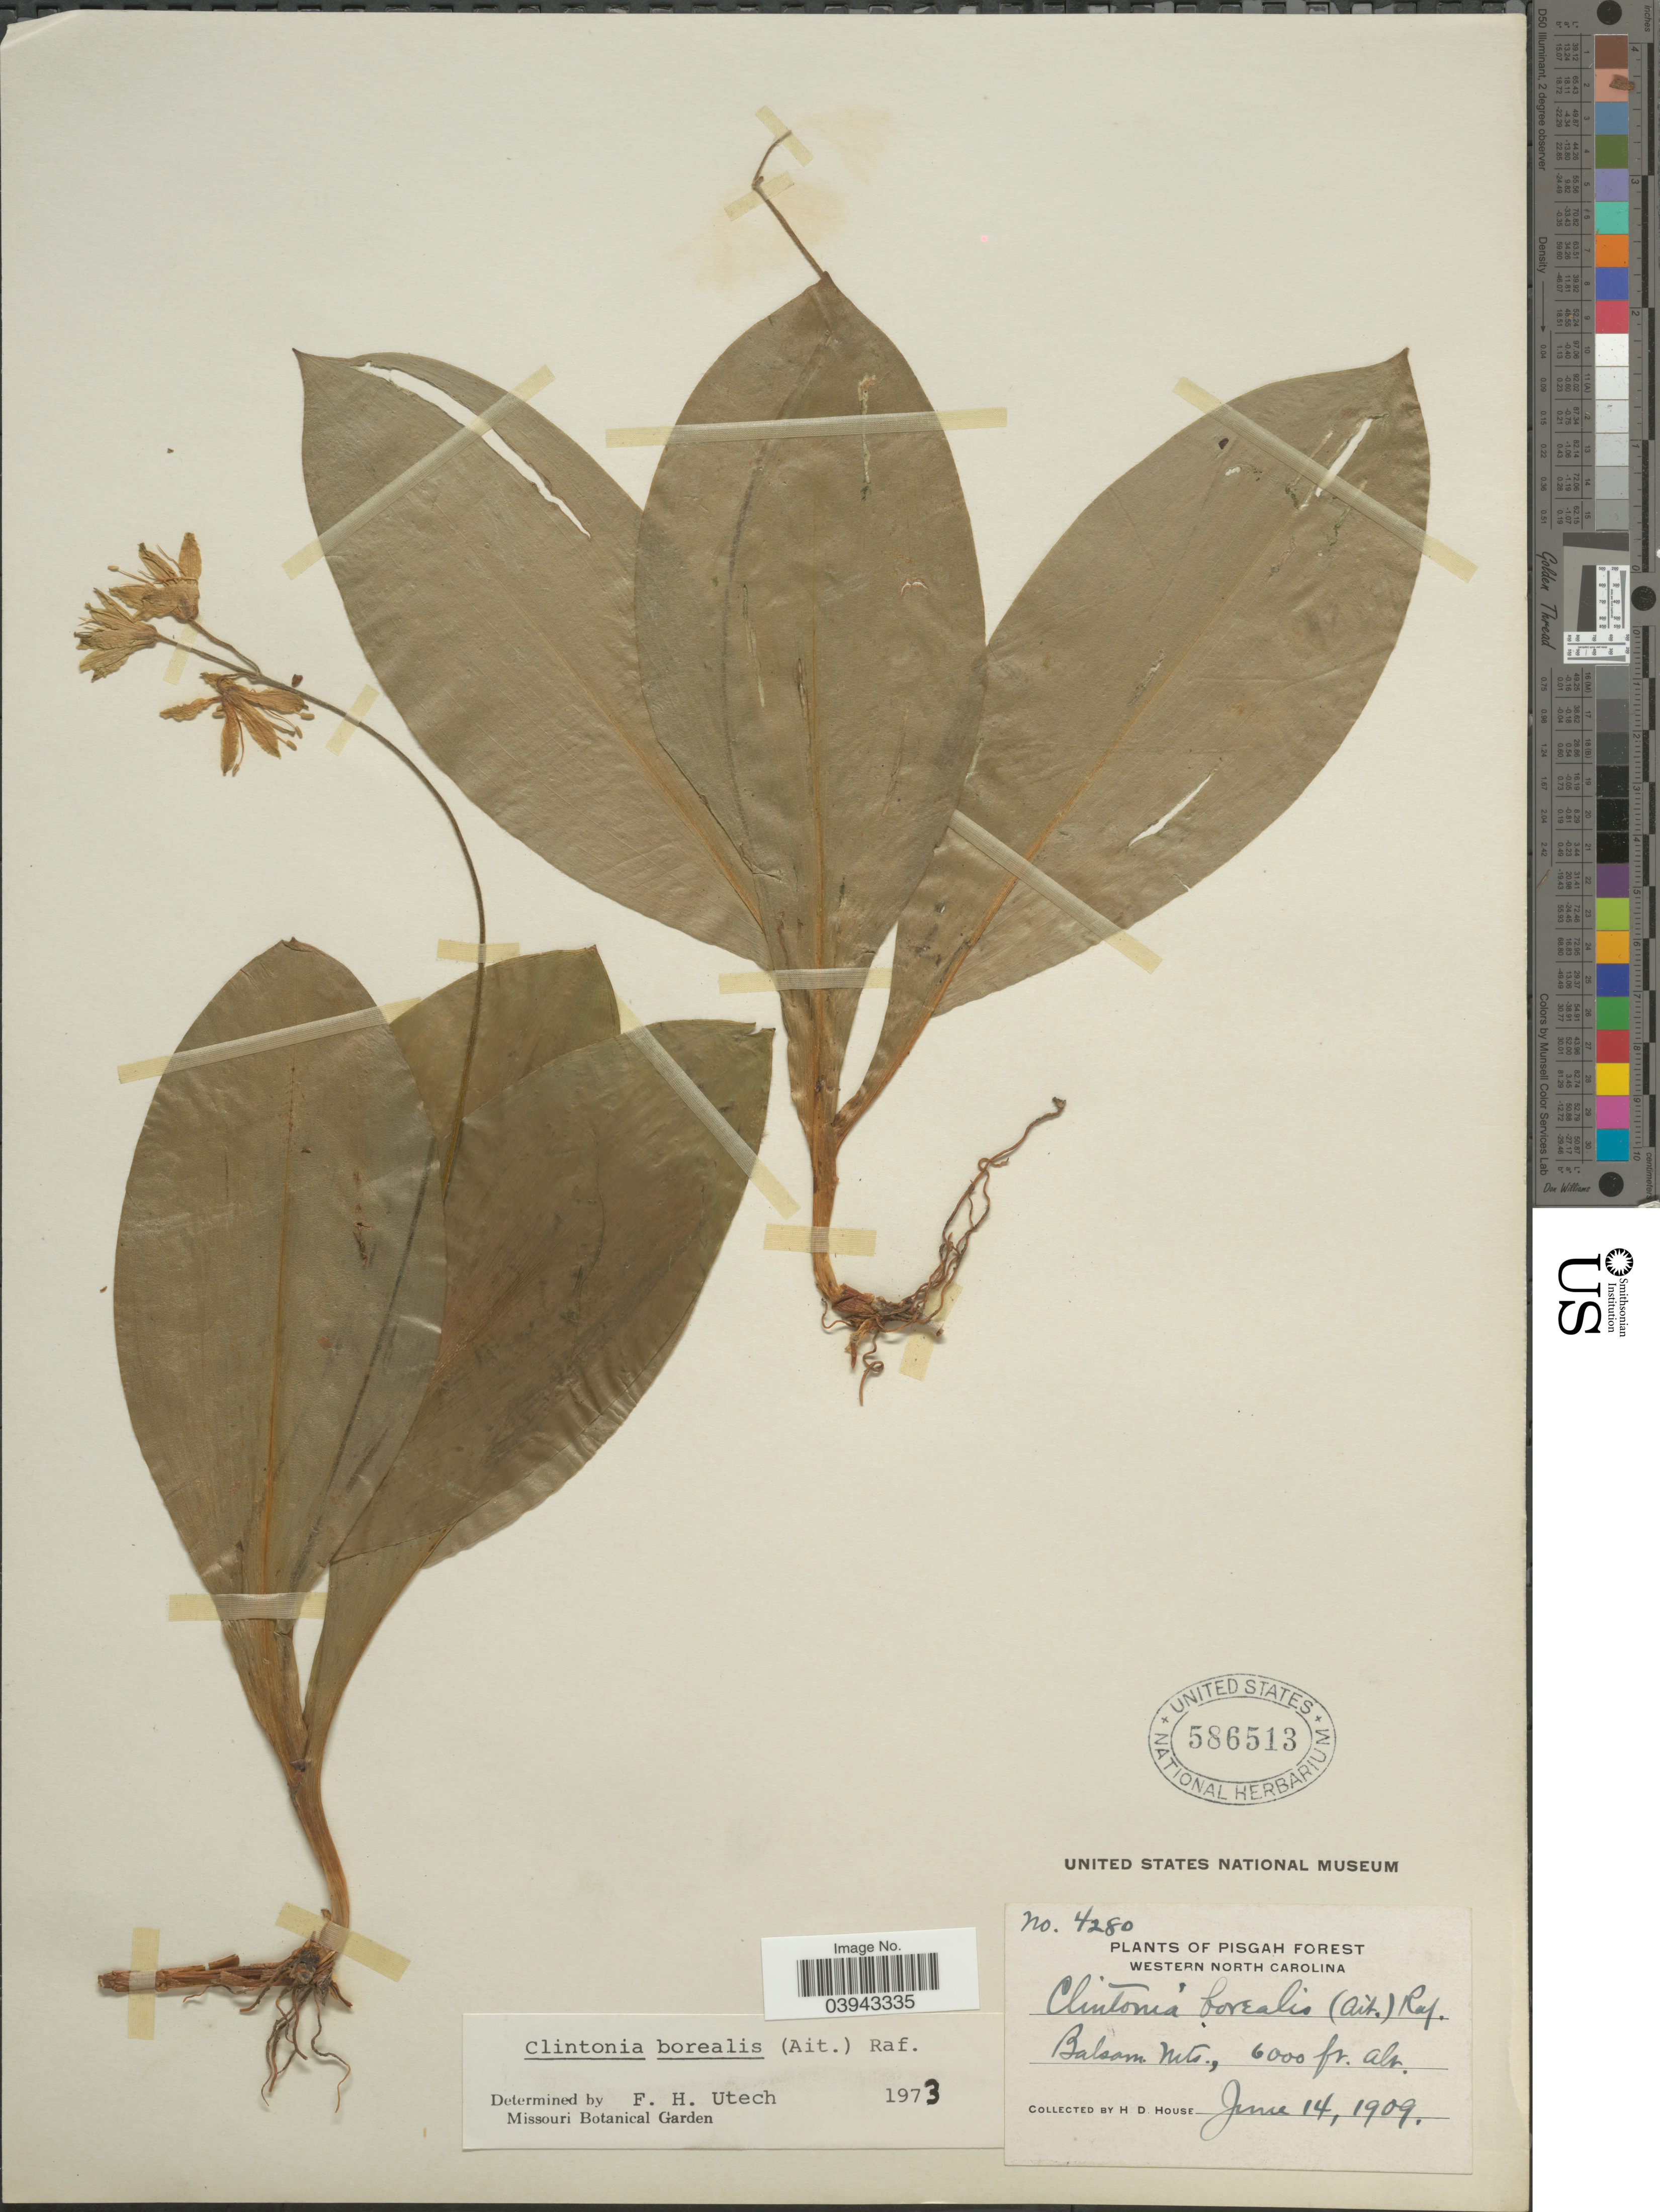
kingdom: Plantae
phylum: Tracheophyta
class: Liliopsida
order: Liliales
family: Liliaceae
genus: Clintonia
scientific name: Clintonia borealis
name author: (Aiton) Raf.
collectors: H. D. House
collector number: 4280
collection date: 1909-06-14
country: United States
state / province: North Carolina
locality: Pisgah Forest. Western North Carolina. Balsam Mts.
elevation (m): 1829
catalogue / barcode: US 586513